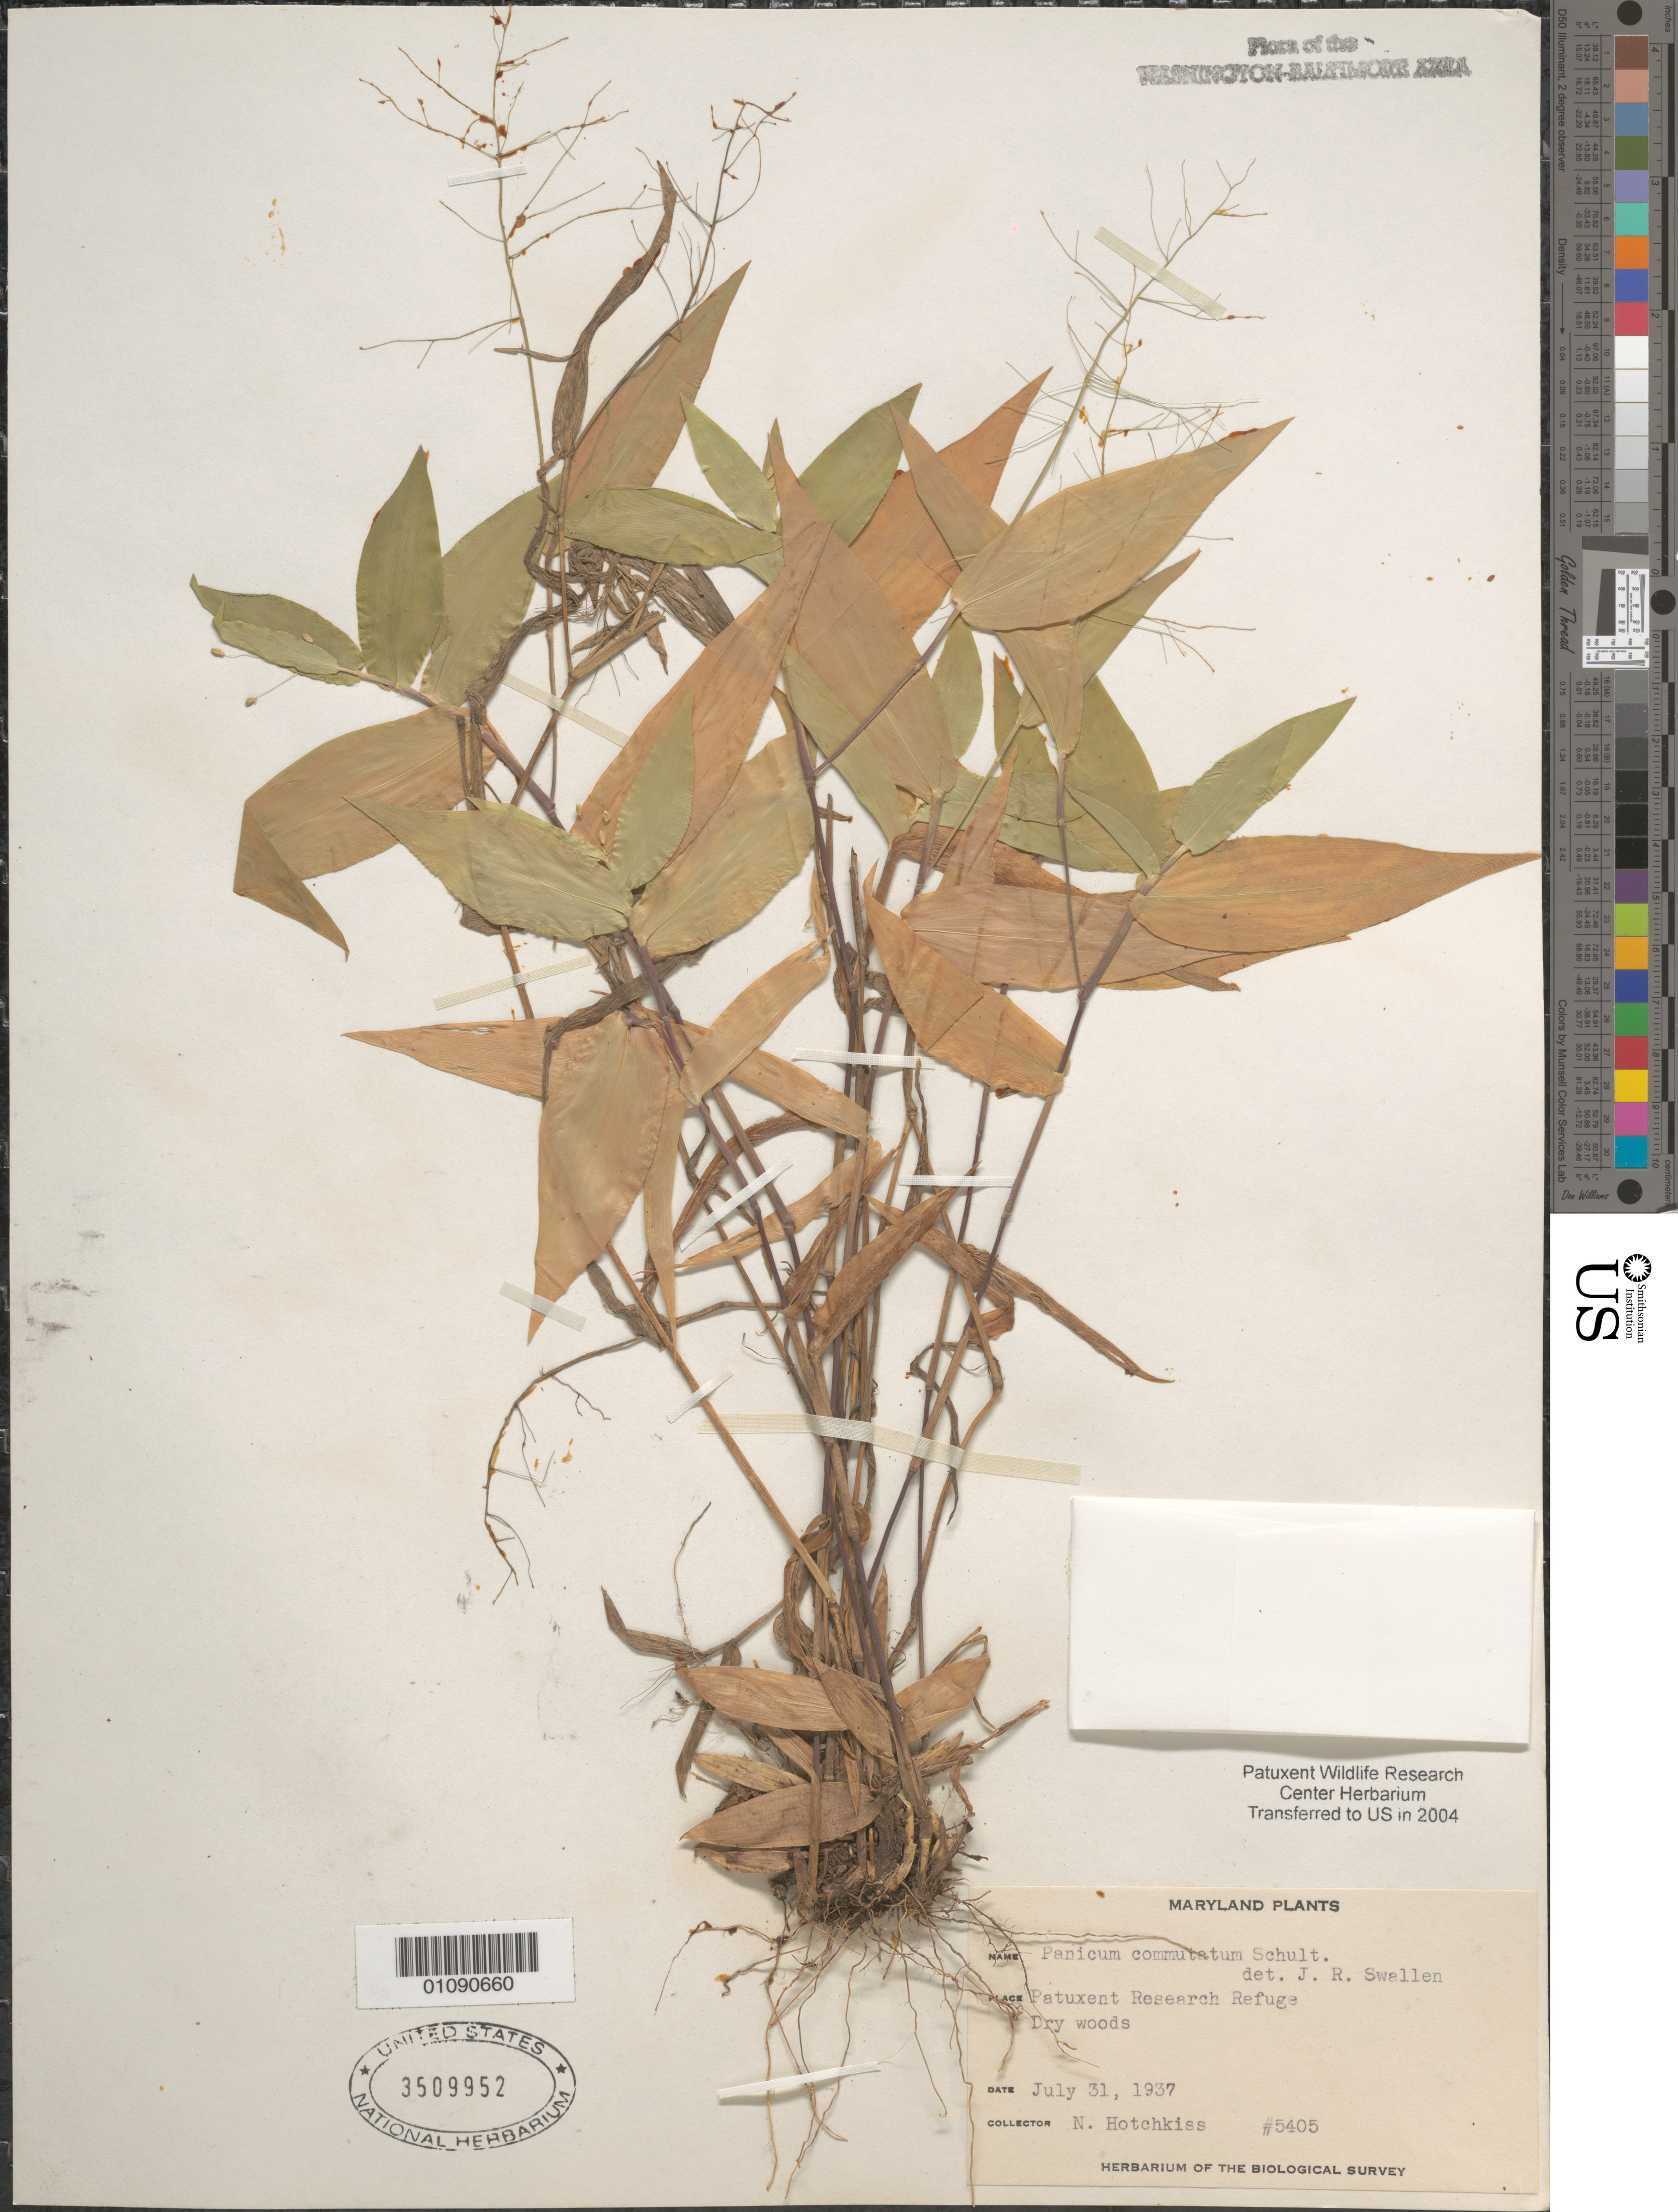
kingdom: Plantae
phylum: Tracheophyta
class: Liliopsida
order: Poales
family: Poaceae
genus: Dichanthelium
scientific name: Dichanthelium commutatum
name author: (Schult.) Gould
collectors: N. Hotchkiss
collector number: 5405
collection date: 1937-07-31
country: United States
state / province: Maryland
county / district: Prince George's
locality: Patuxent Wildlife Refuge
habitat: Dry woods.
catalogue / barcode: US 3509952